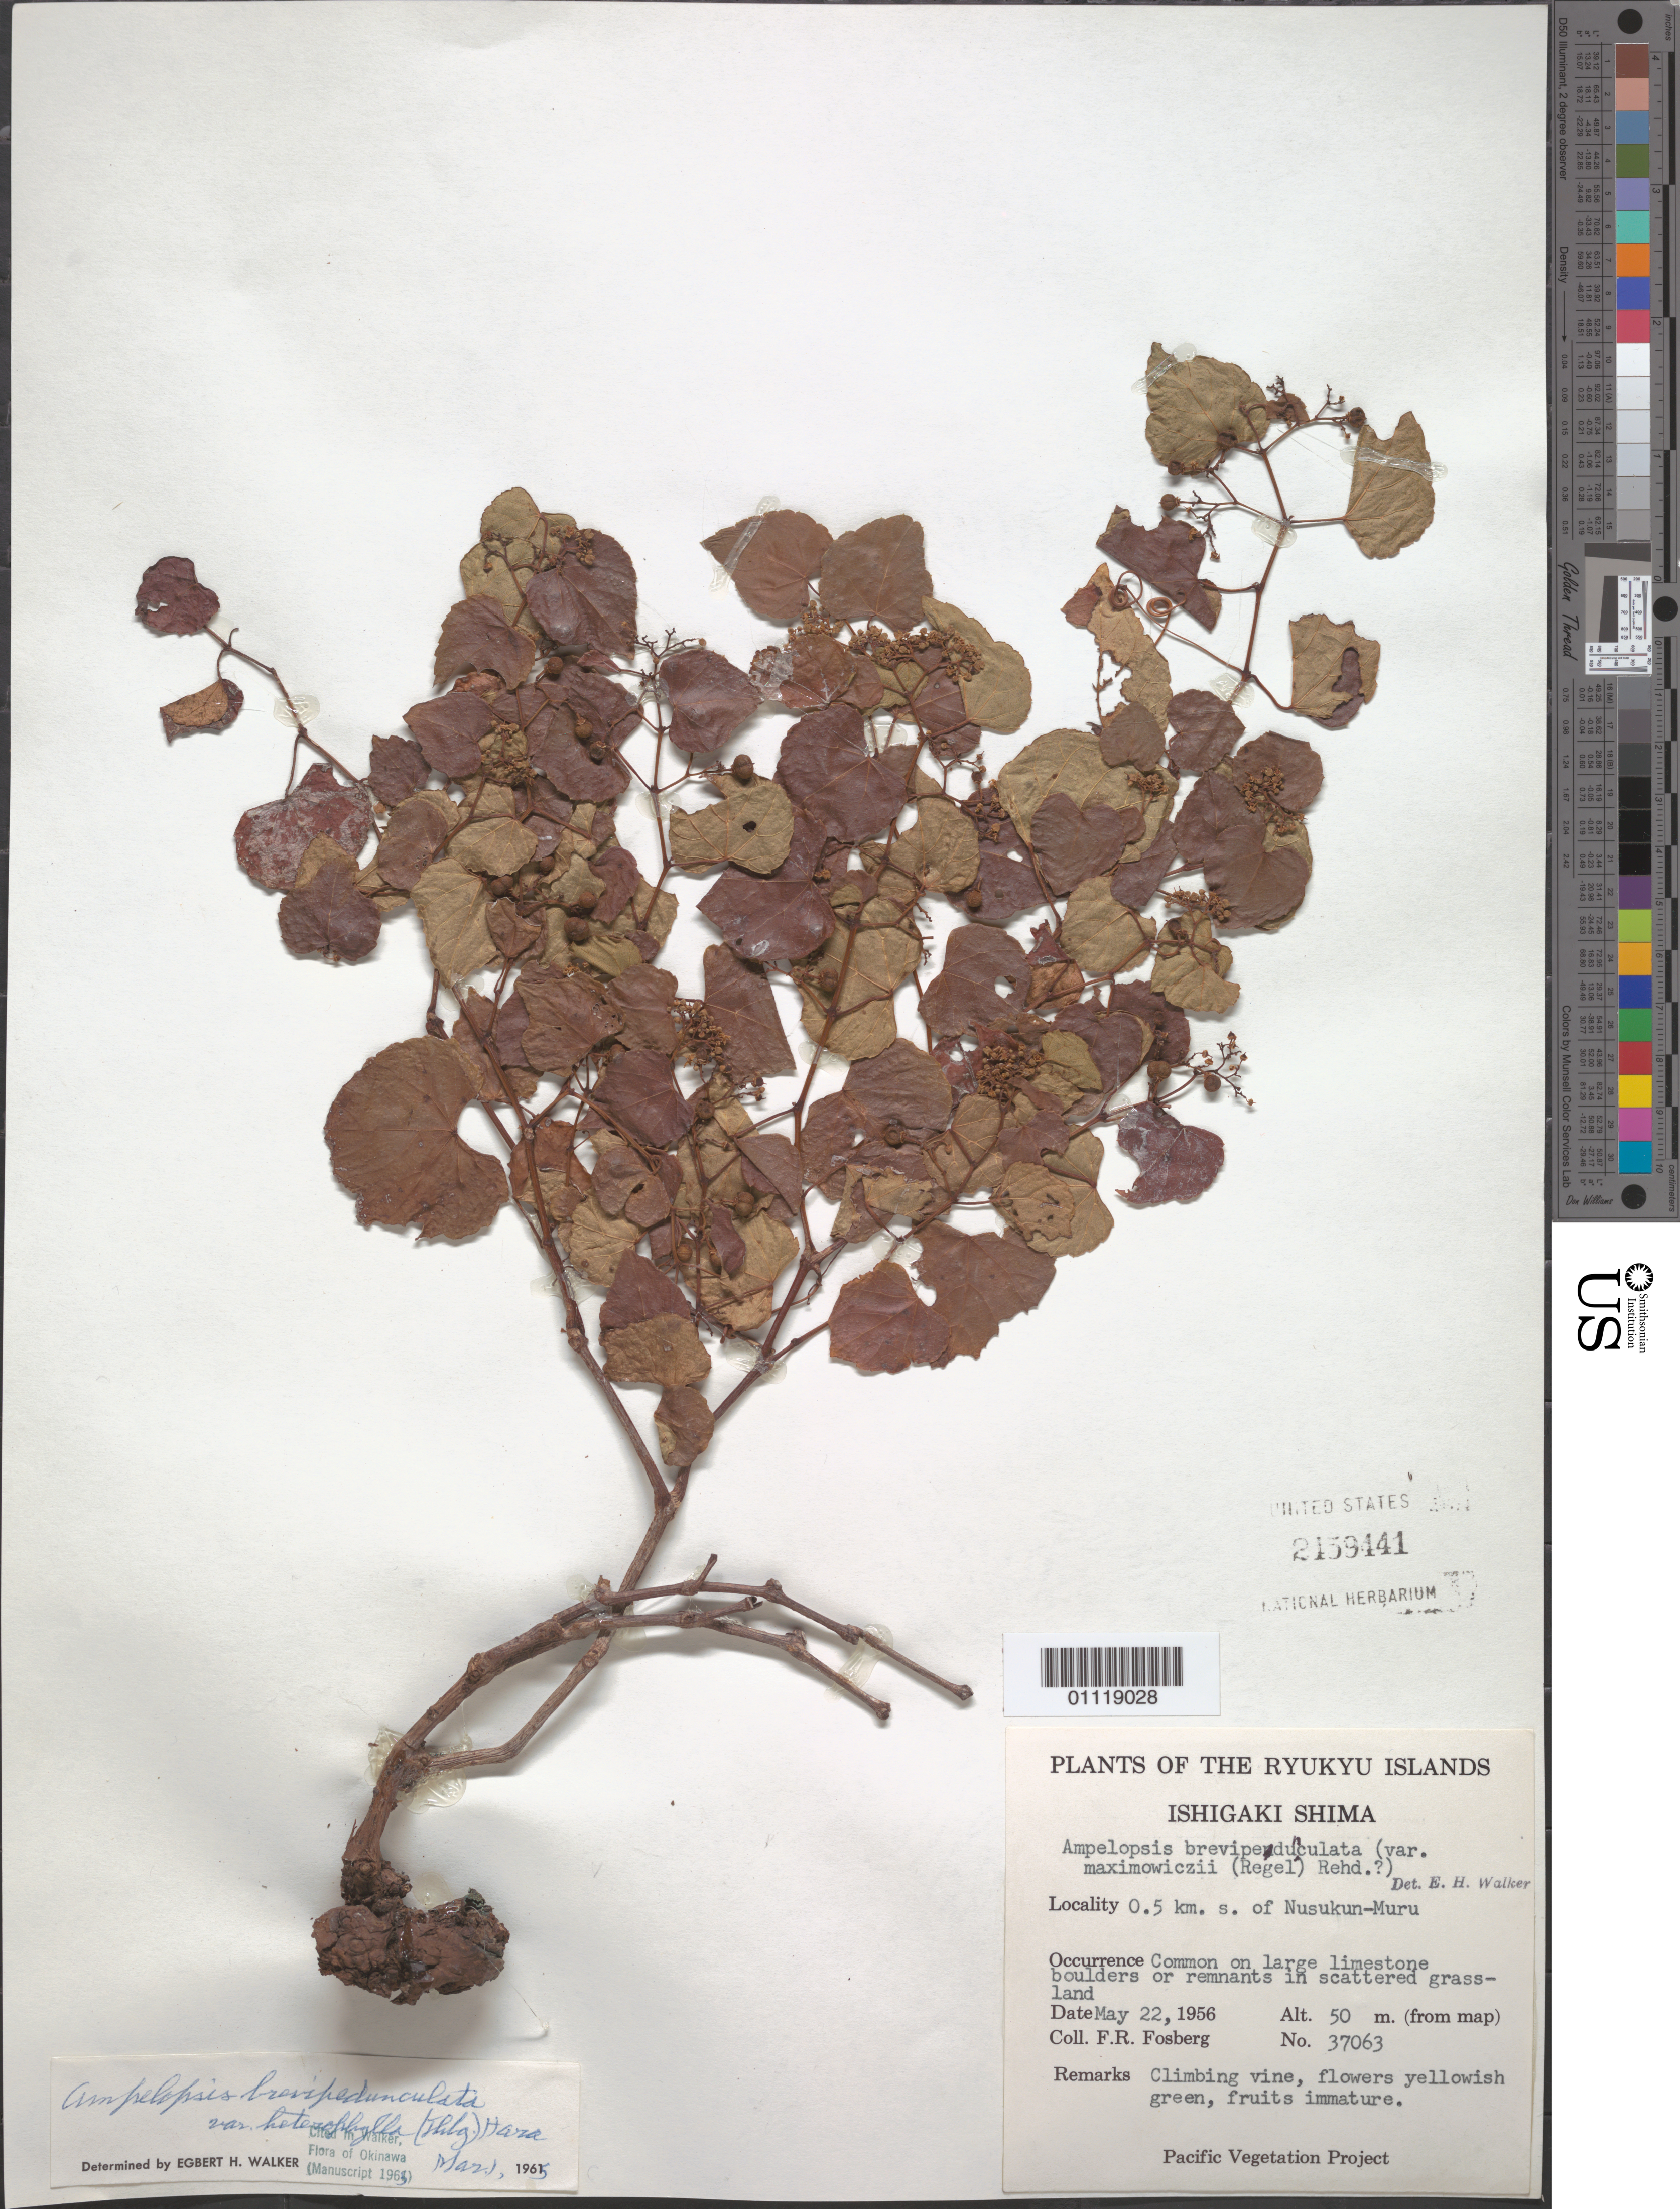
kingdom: Plantae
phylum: Tracheophyta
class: Magnoliopsida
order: Vitales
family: Vitaceae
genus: Ampelopsis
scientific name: Ampelopsis brevipedunculata var. heterophylla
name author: (Thunb.) H. Hara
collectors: F. R. Fosberg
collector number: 37063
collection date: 1956-05-22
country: Japan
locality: Ishigaki Shima. 0.5 km S of Nusukun-Muru.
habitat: Common on large limestone boulders or remnants in scattered grassland. Climbing vine.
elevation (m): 50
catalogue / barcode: US 2159441